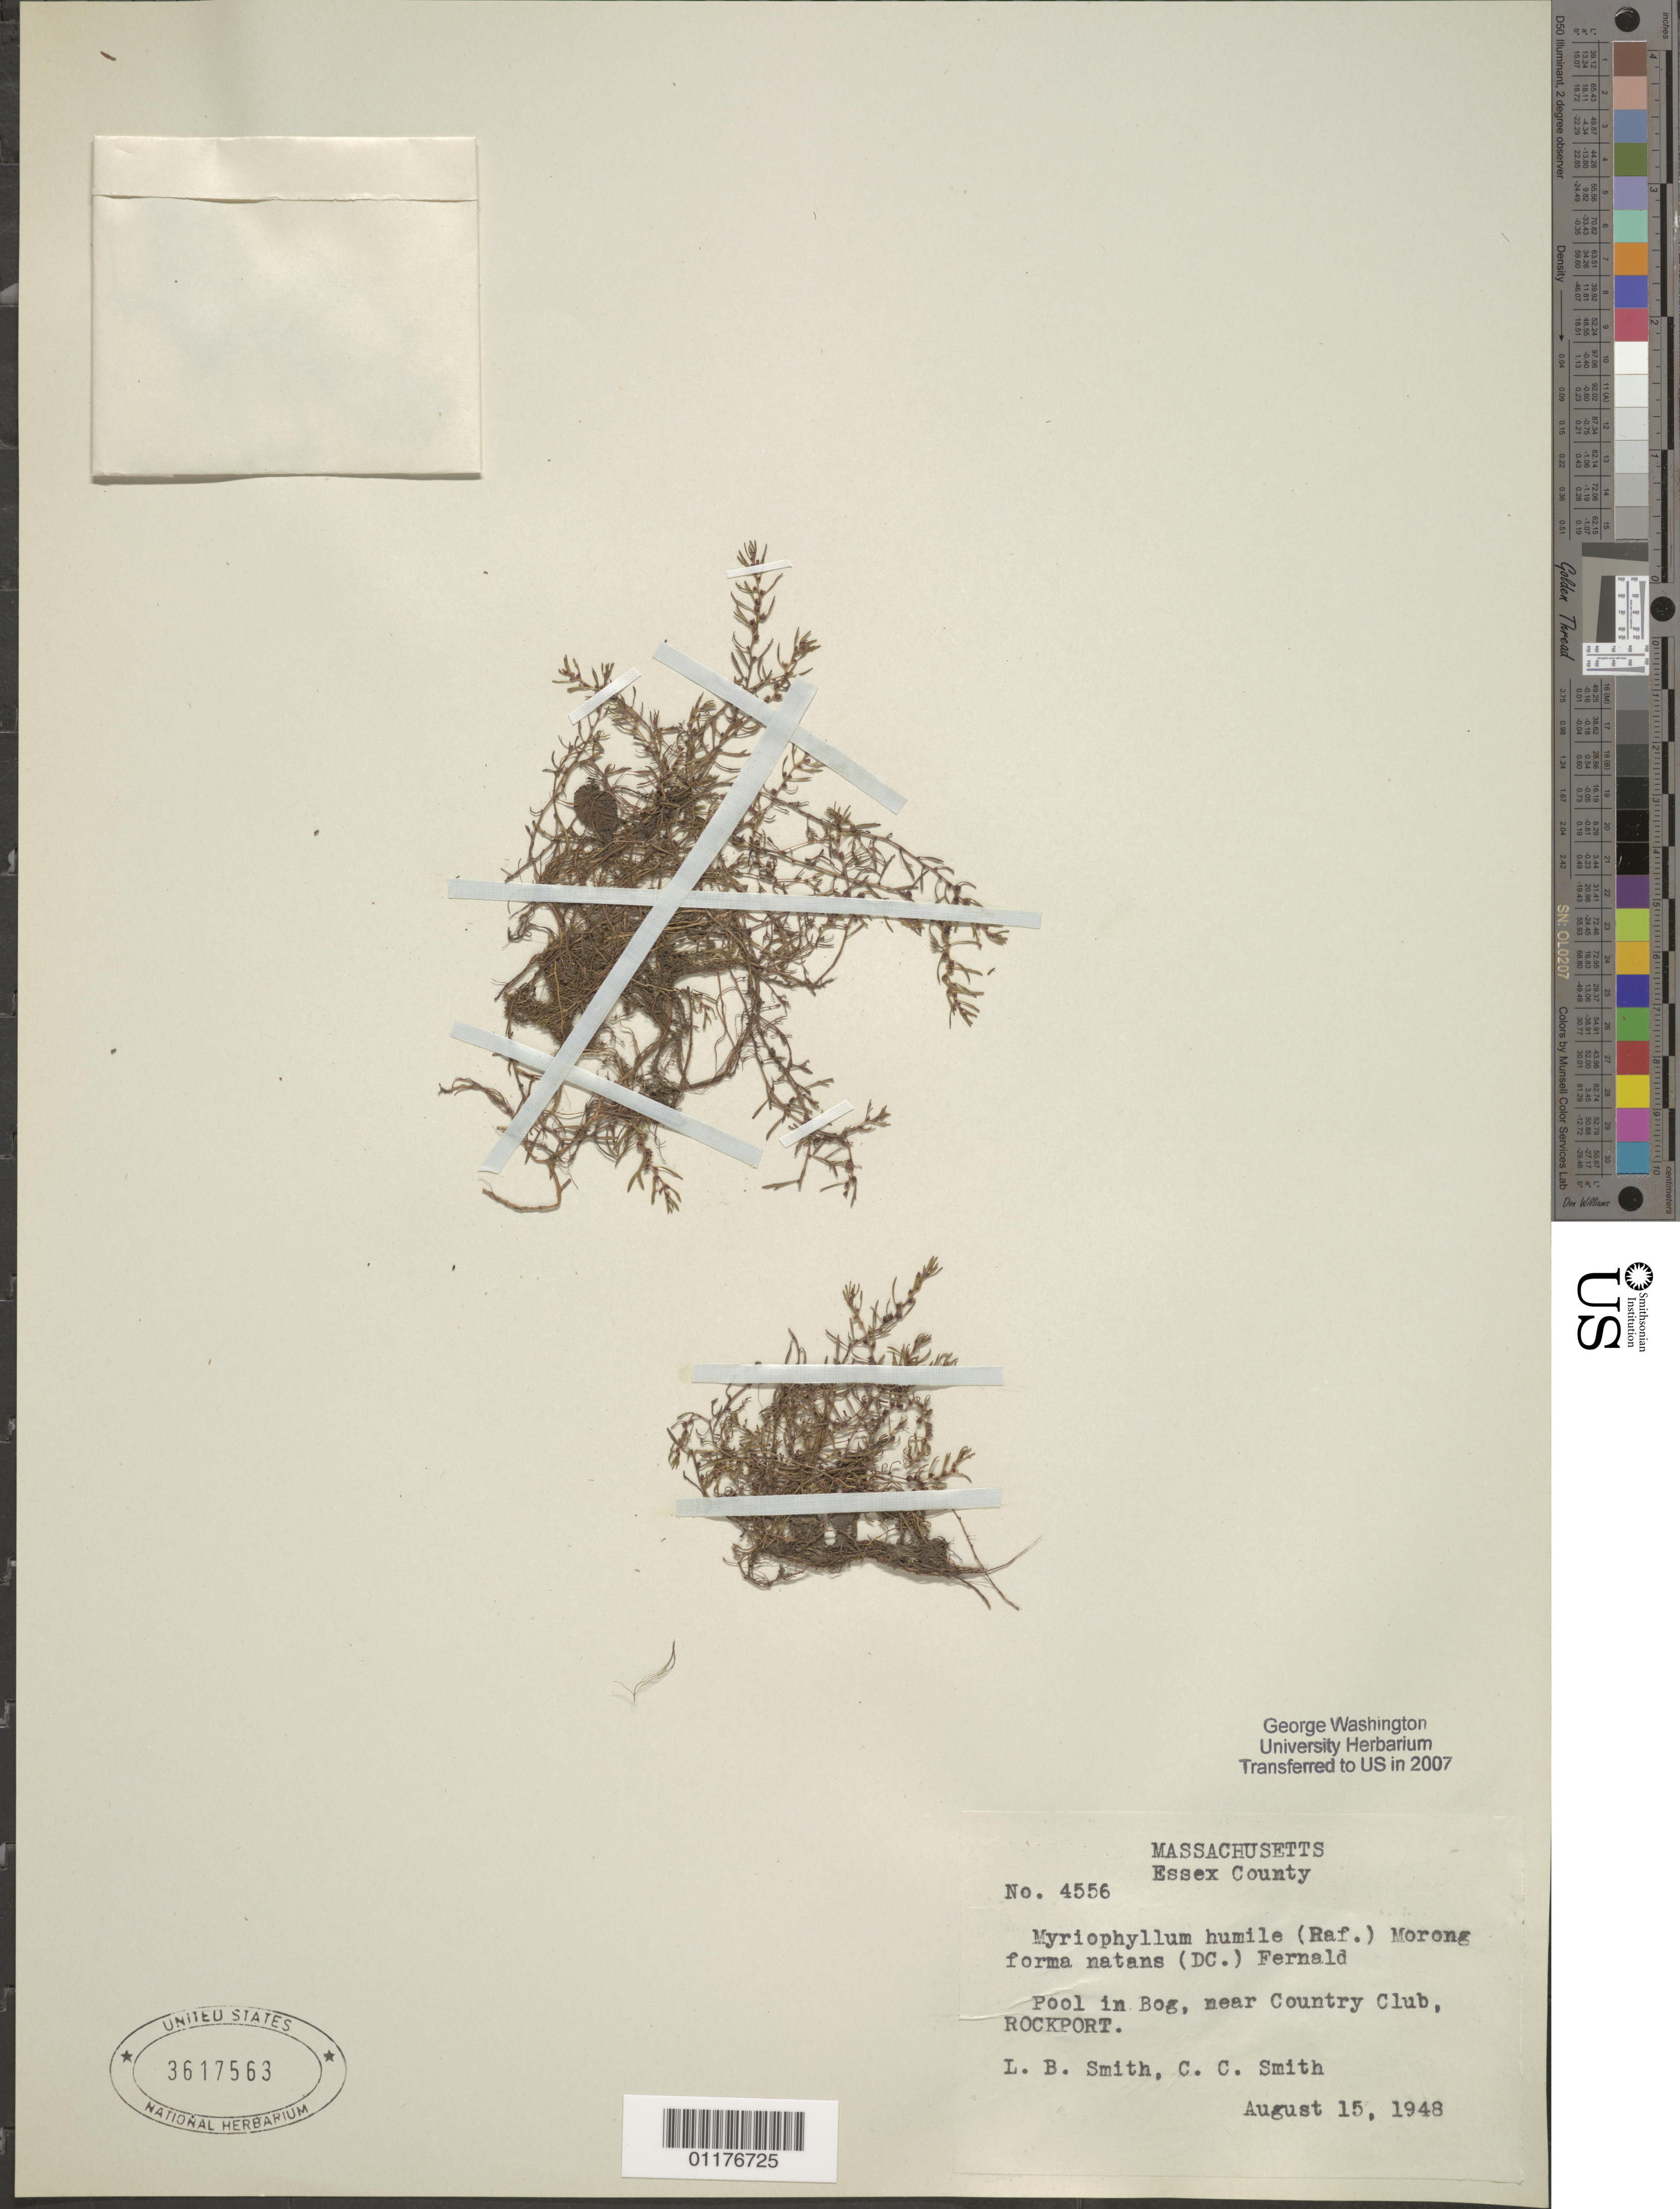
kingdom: Plantae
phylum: Tracheophyta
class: Magnoliopsida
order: Saxifragales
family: Haloragaceae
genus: Myriophyllum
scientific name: Myriophyllum humile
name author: (Raf.) Morong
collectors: L. Smith & C. C. Smith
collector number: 4556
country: United States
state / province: Massachusetts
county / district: Essex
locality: Near Country Club, Rockport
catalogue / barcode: US 3617563